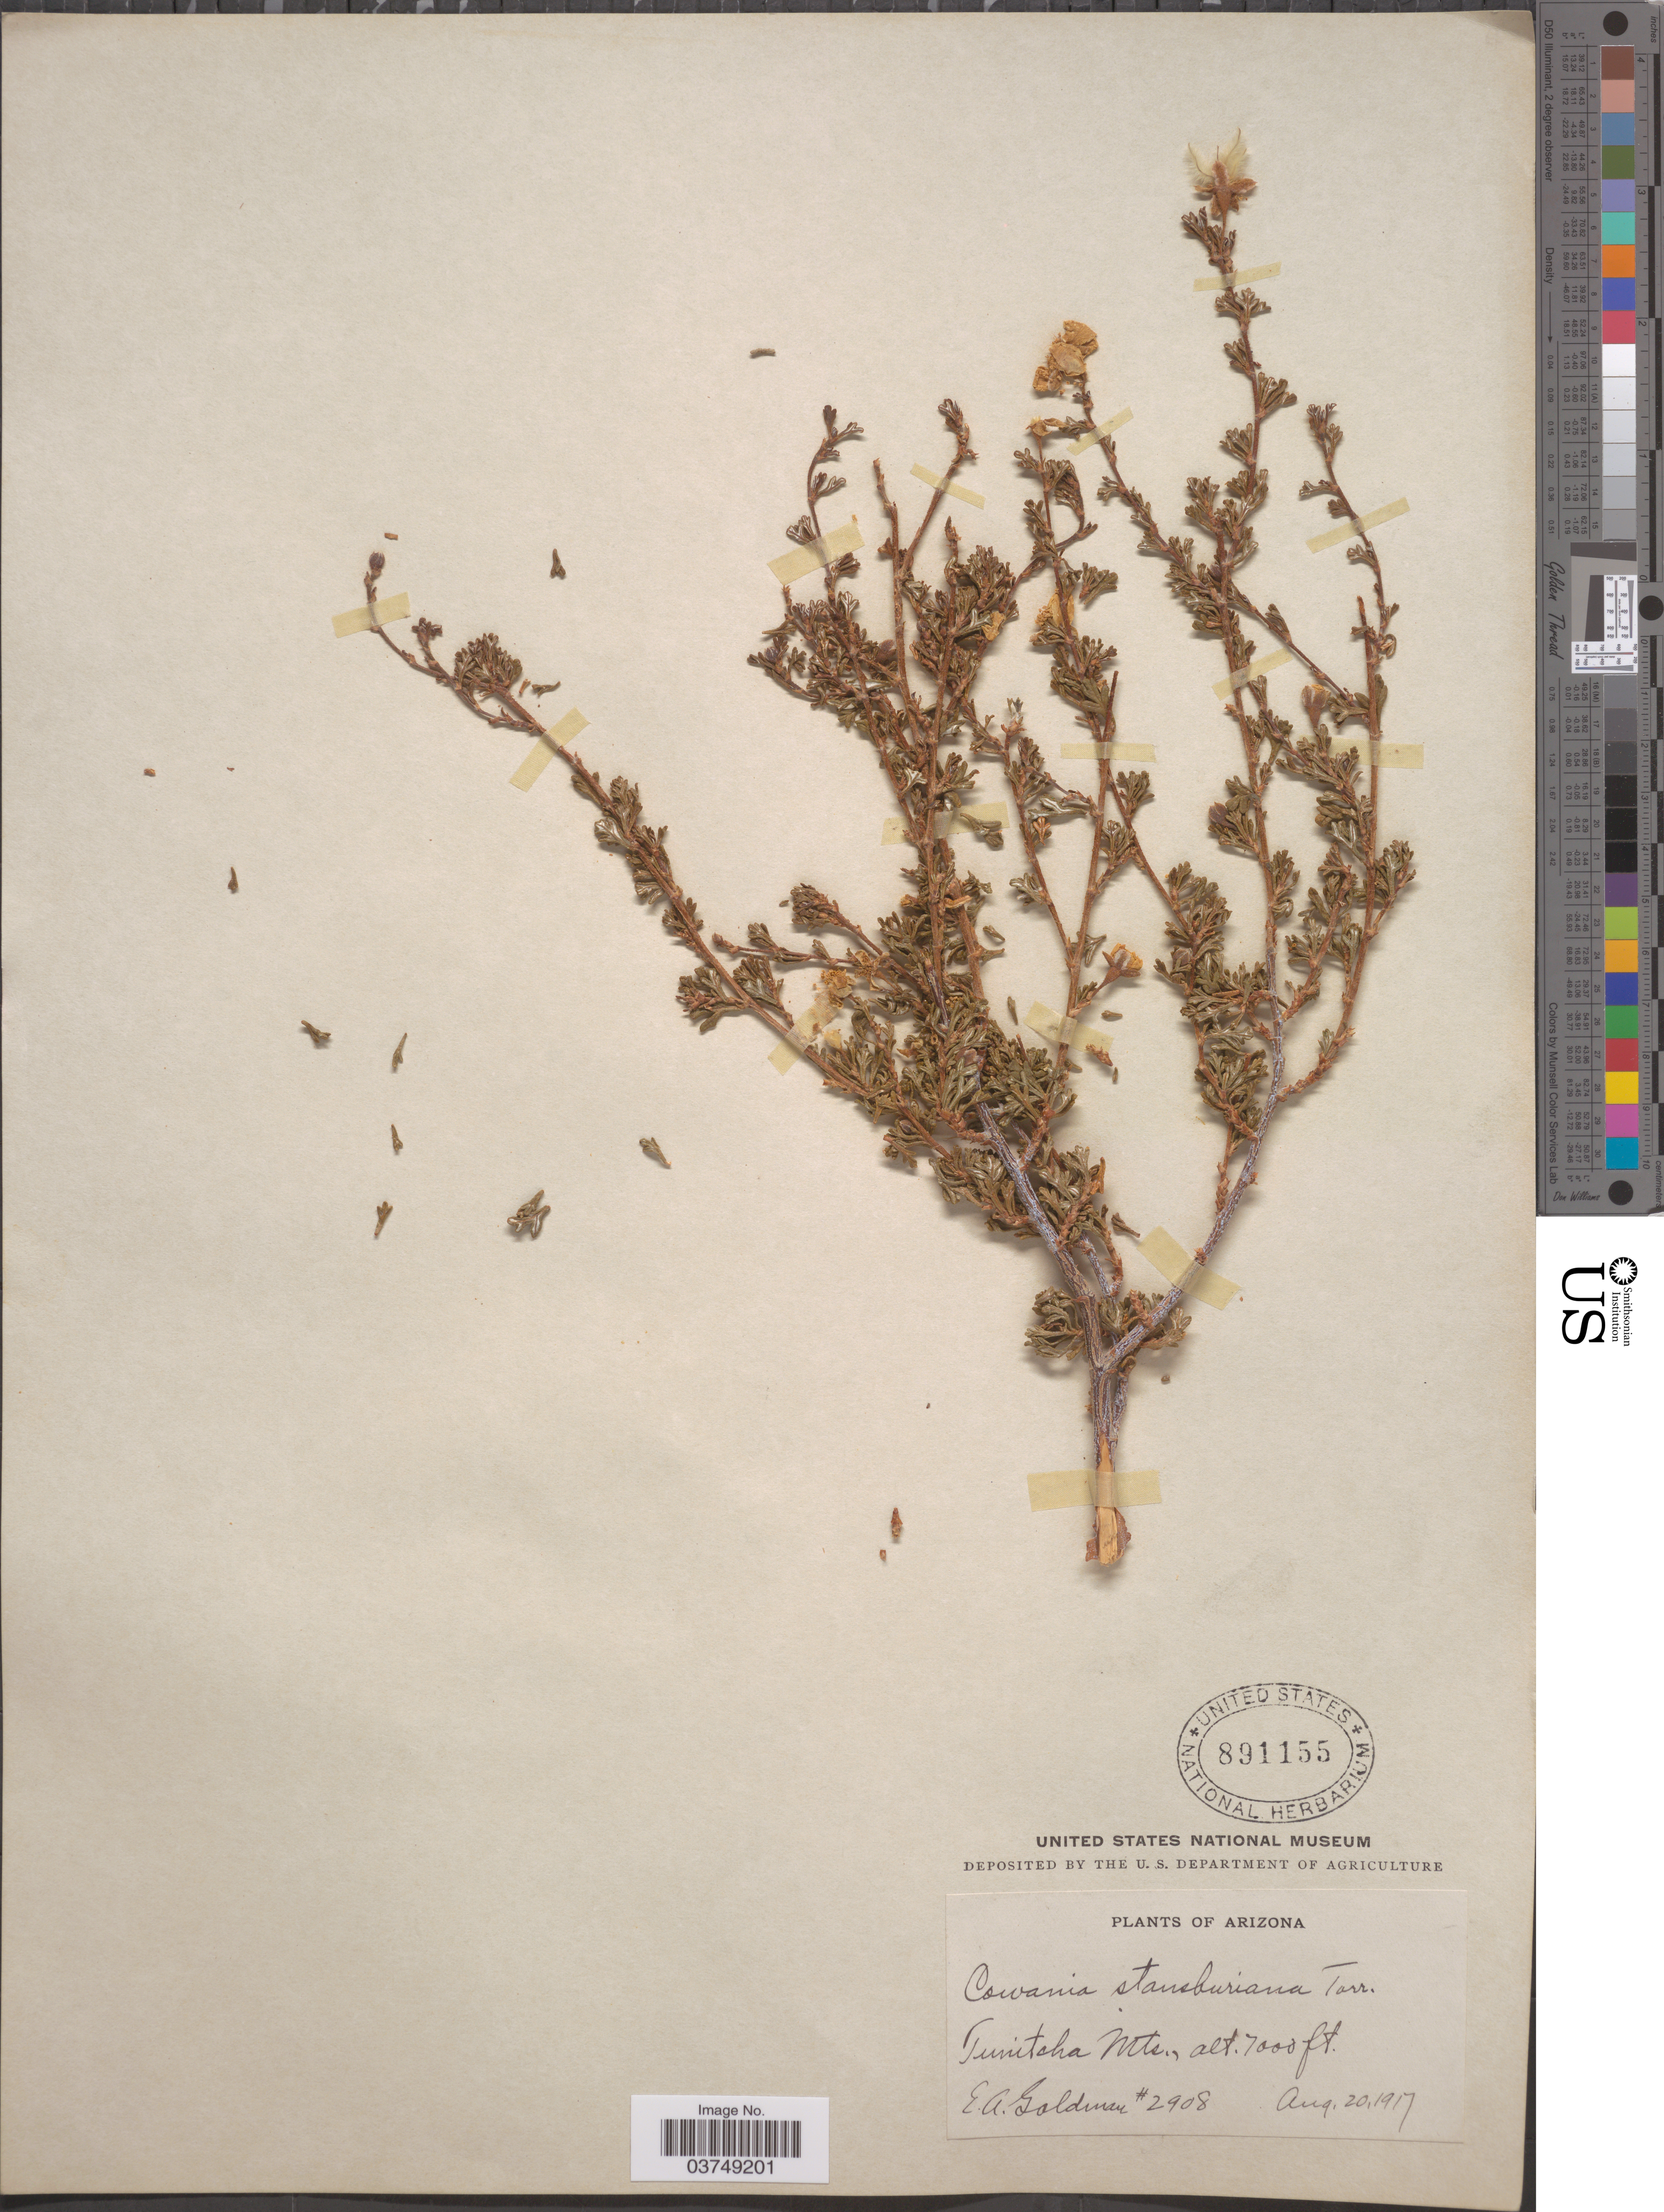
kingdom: Plantae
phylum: Tracheophyta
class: Magnoliopsida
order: Rosales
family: Rosaceae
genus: Purshia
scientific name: Purshia stansburyana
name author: (Torr.) Henrickson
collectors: E. A. Goldman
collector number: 2908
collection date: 1917-08-20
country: United States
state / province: Arizona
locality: Tunitcha Mts.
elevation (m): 2134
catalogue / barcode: US 891155